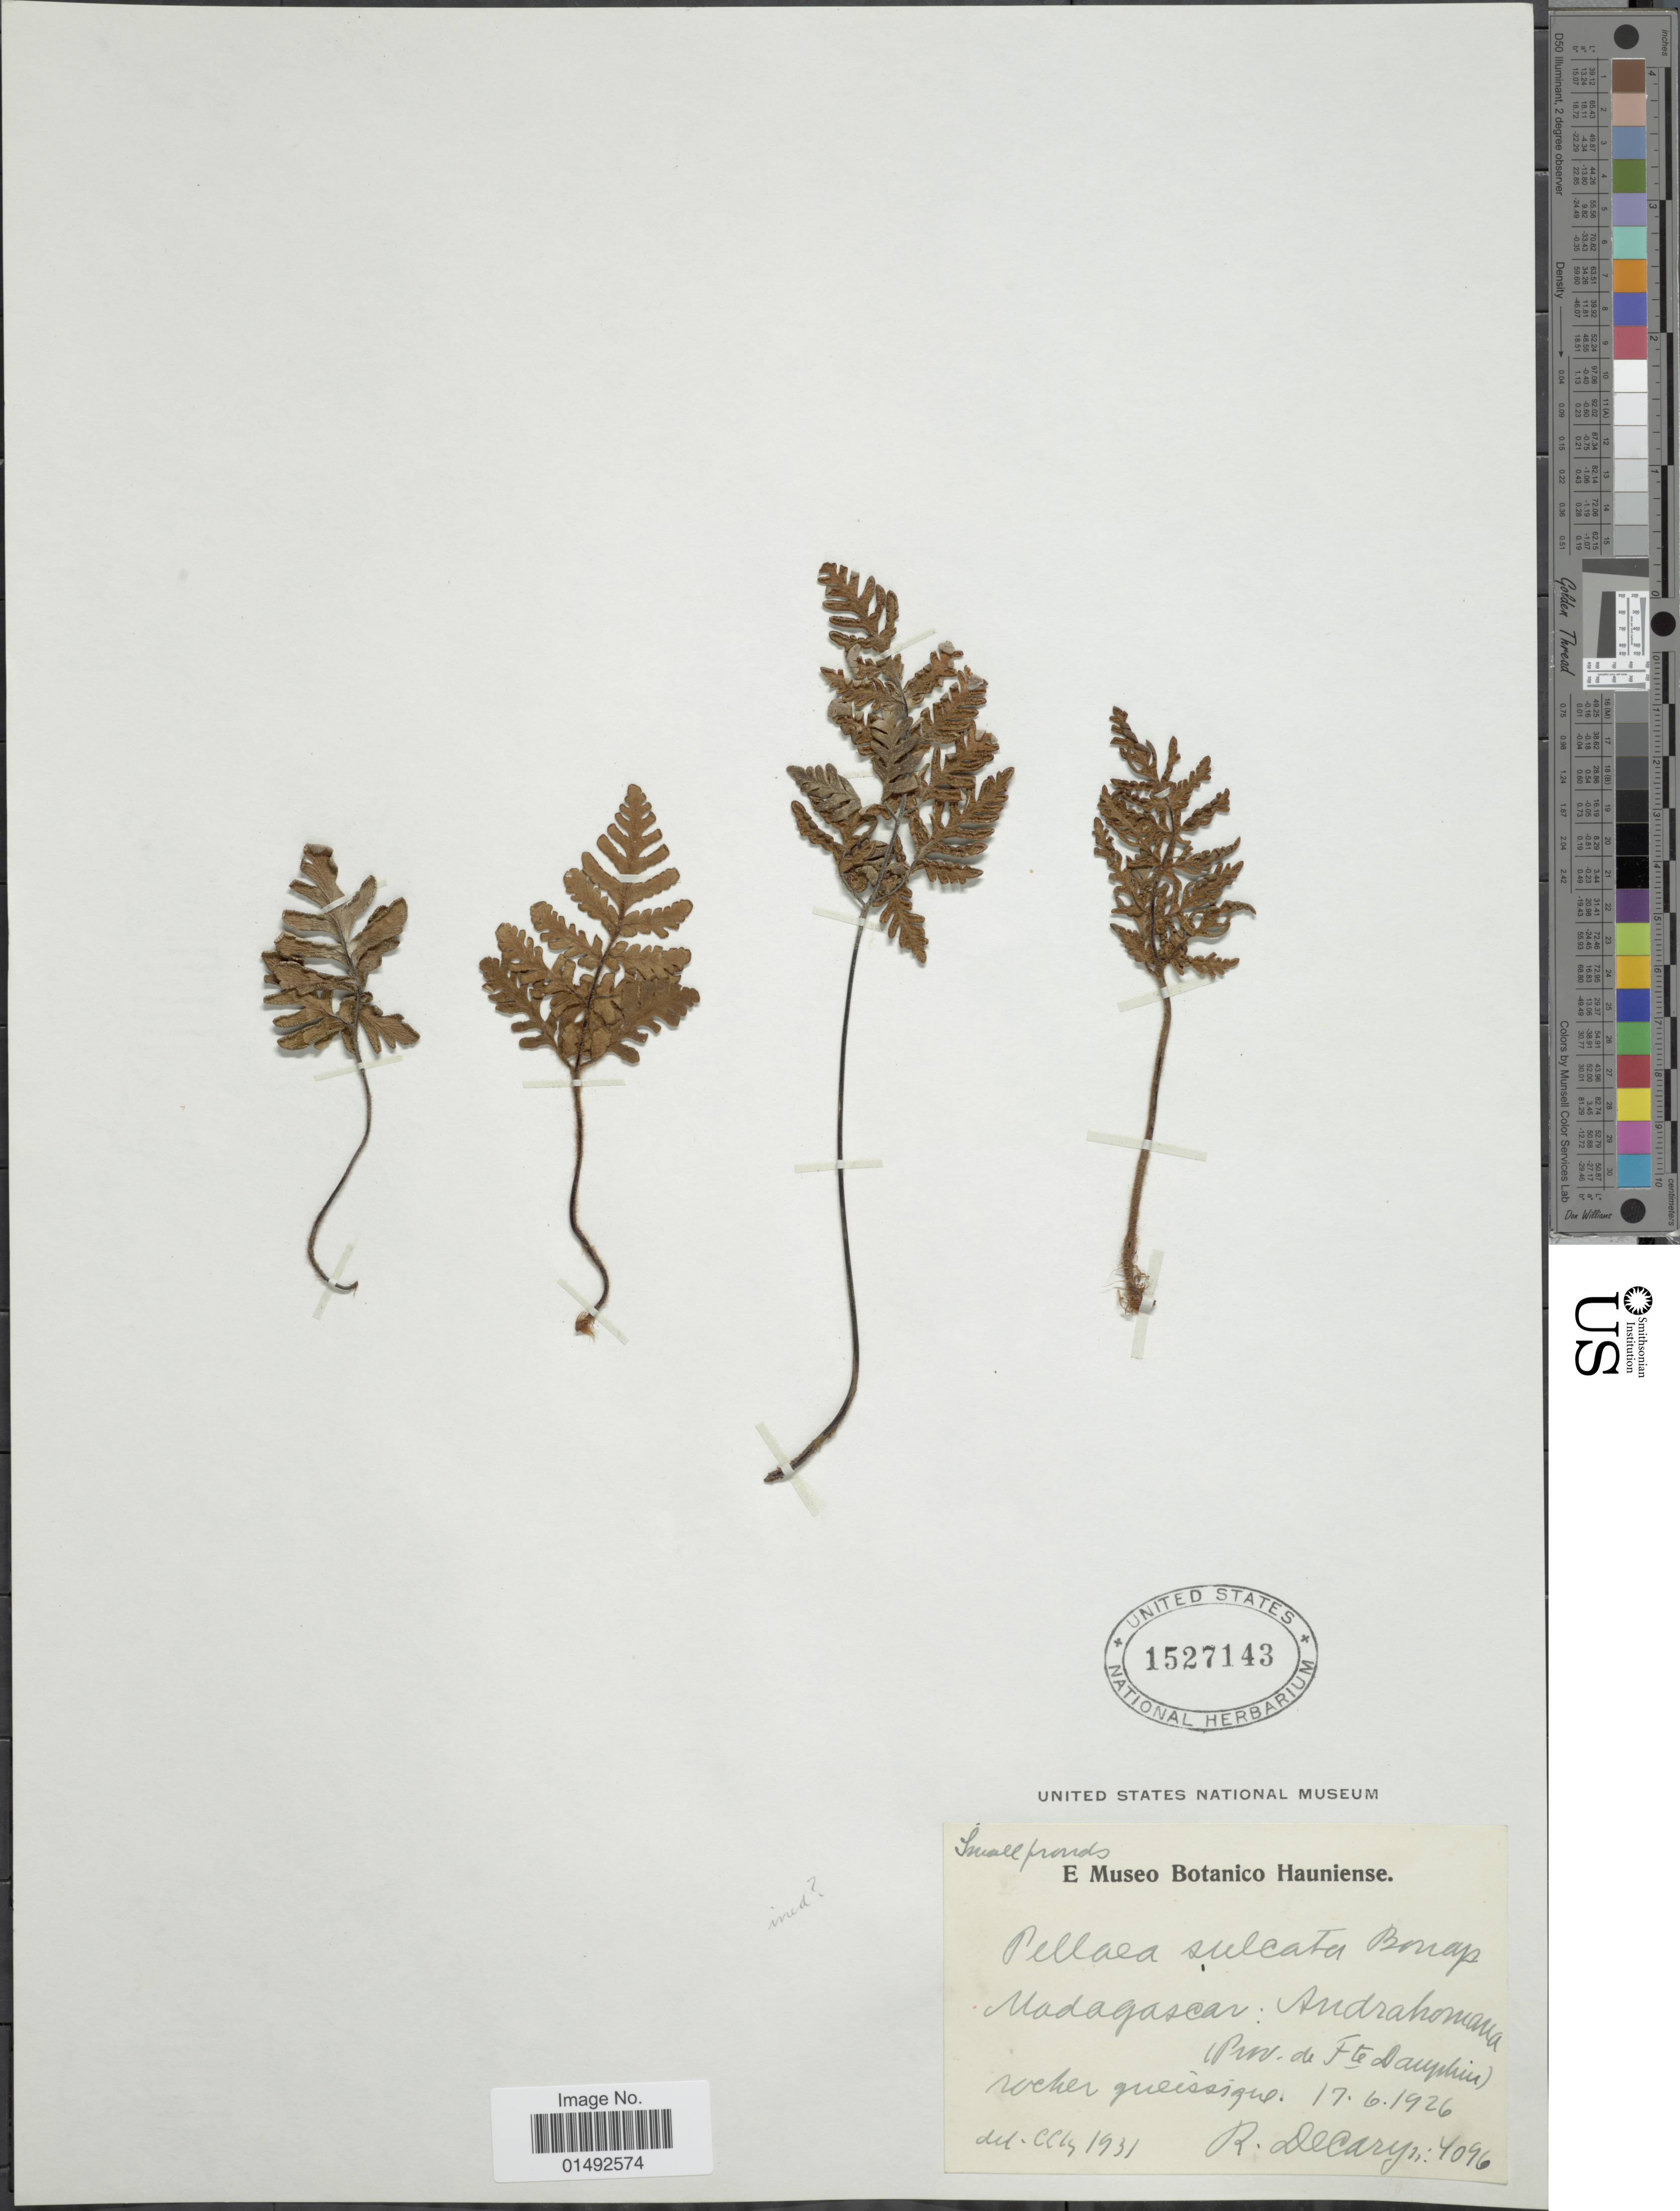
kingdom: Plantae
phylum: Tracheophyta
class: Polypodiopsida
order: Polypodiales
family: Pteridaceae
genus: Pellaea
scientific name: Pellaea sulcata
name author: Bonap.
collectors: R. Decary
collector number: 4096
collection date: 1926-06-17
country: Madagascar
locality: Andrahomana (Prov. de Fte Dauphin) rocher queissique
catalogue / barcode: US 1527143